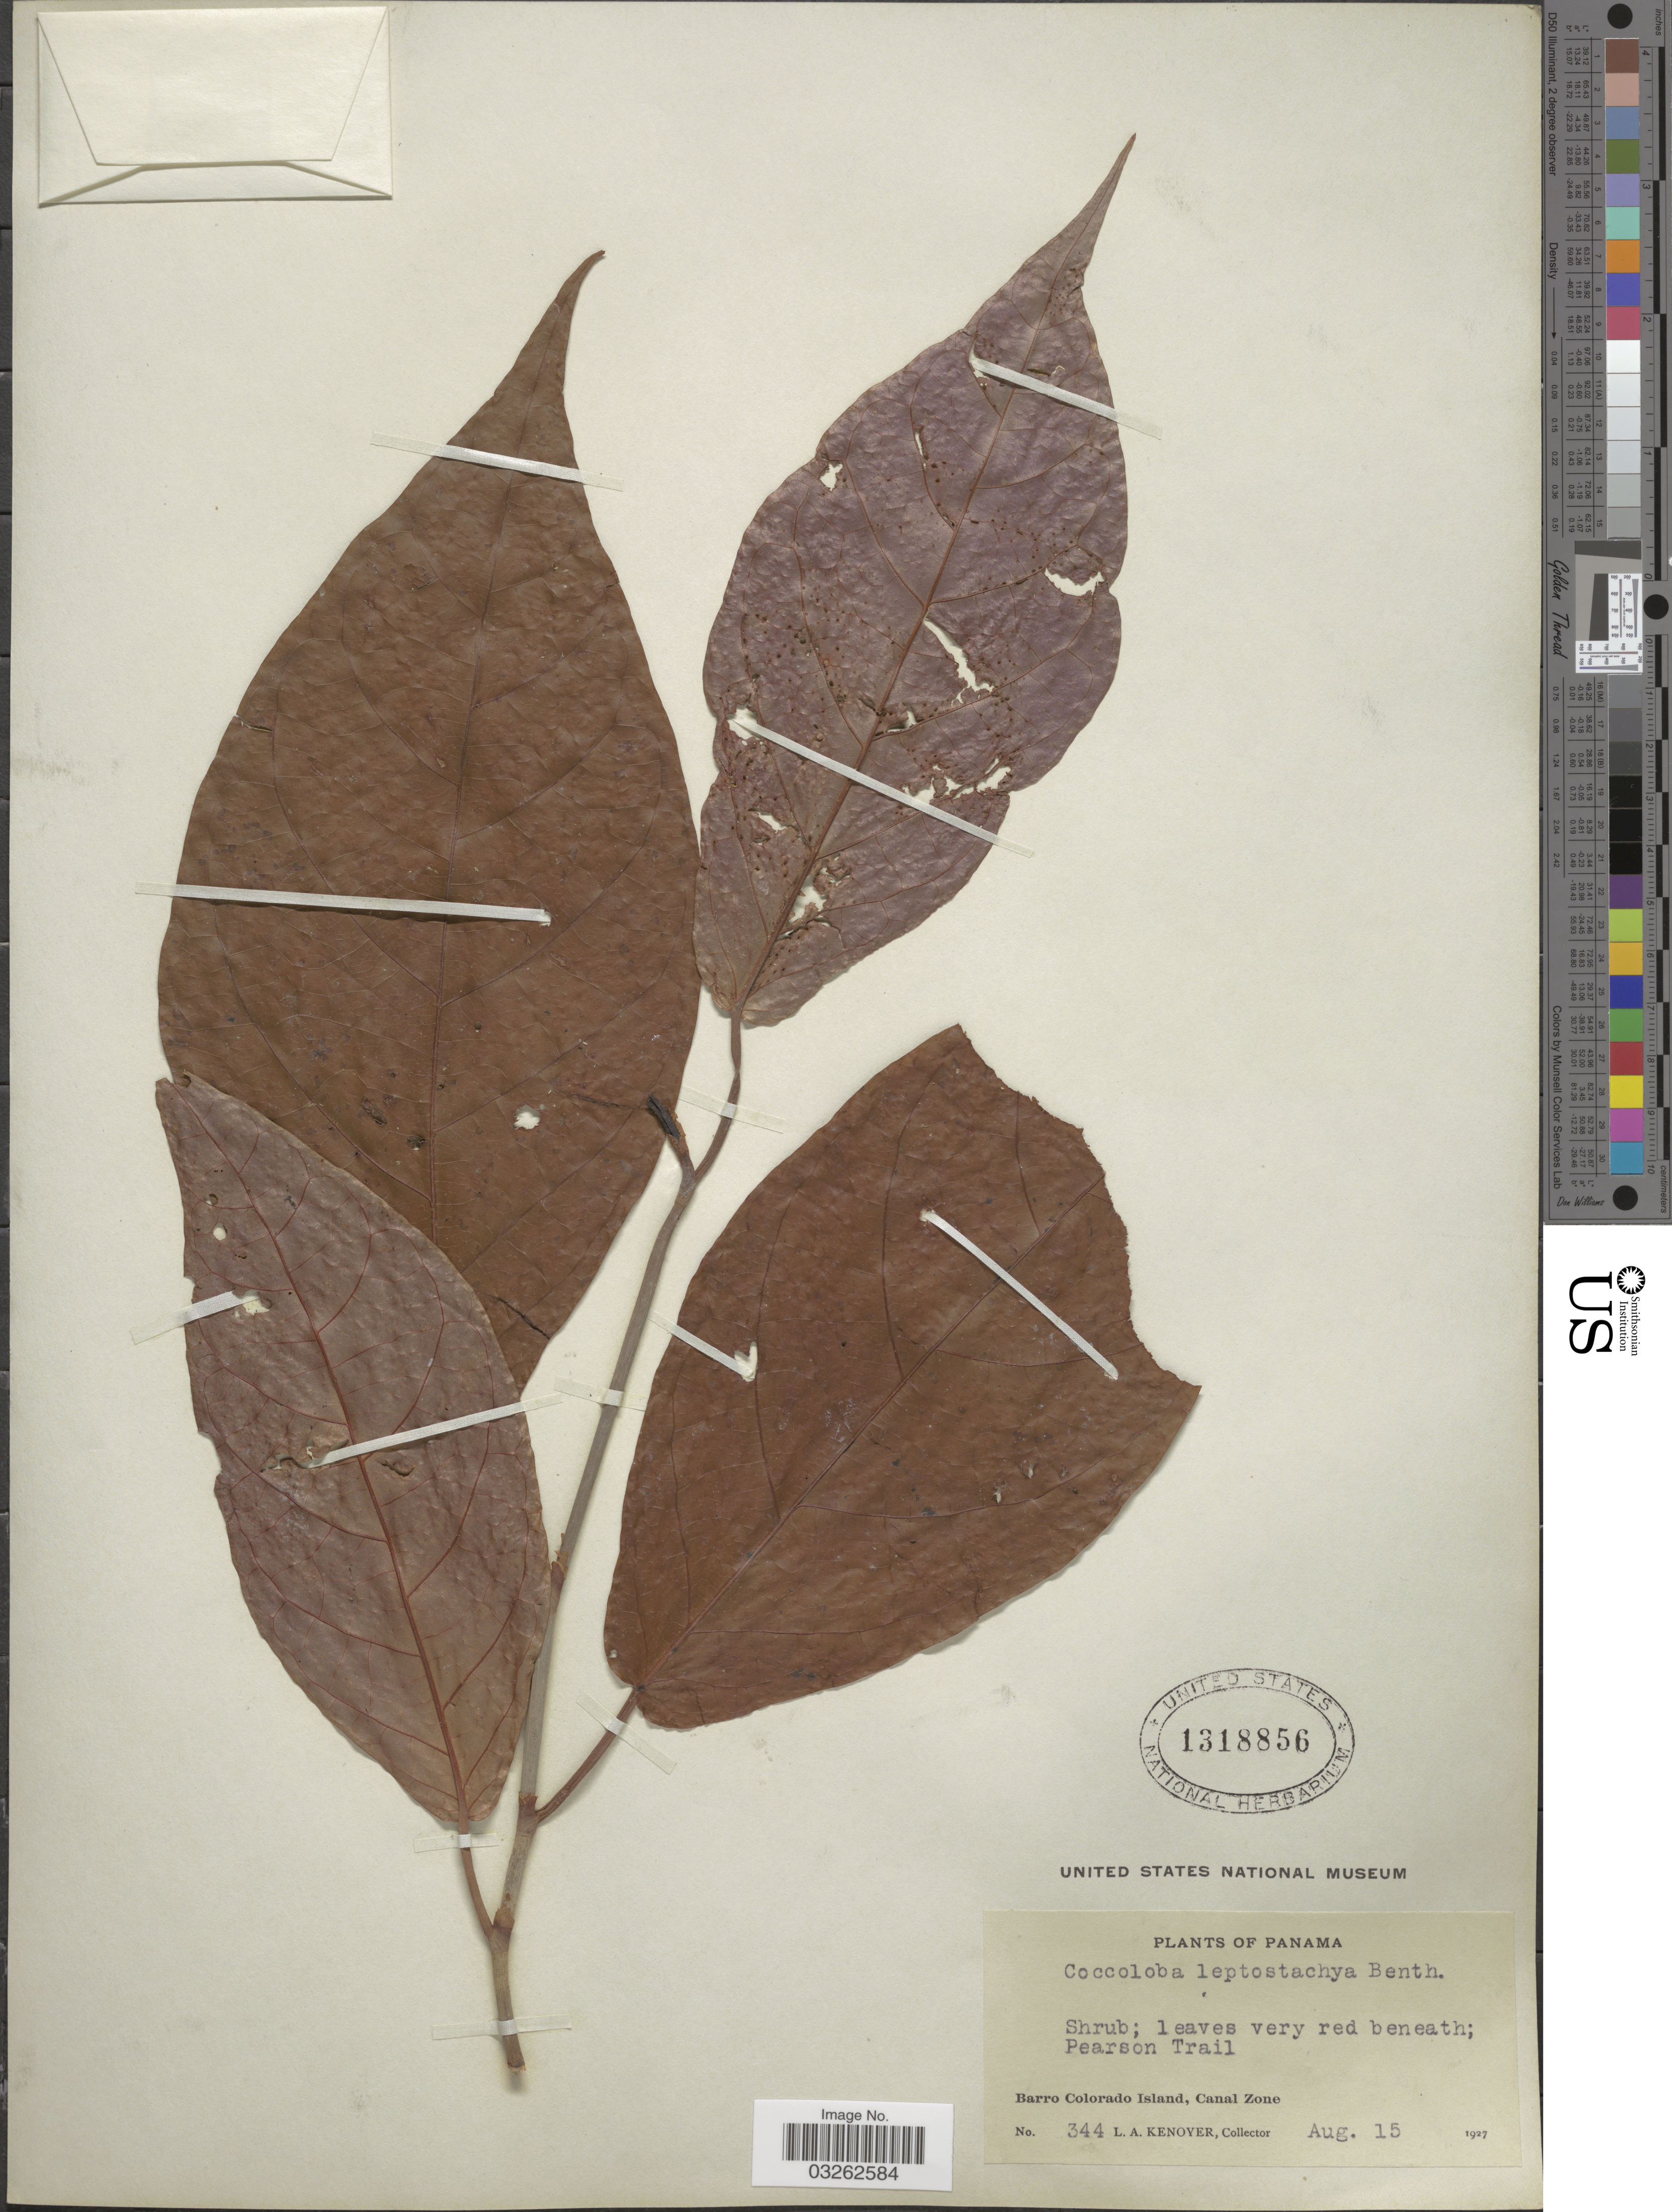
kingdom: Plantae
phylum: Tracheophyta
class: Magnoliopsida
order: Caryophyllales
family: Polygonaceae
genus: Coccoloba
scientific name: Coccoloba barbadensis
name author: Jacq.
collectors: L. A. Kenoyer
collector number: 344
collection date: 1927-08-15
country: Panama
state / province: Panamá Oeste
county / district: Canal Zone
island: Barro Colorado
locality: Pearson Trail. Barro Colorado Island, Canal Zone.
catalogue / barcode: US 1318856